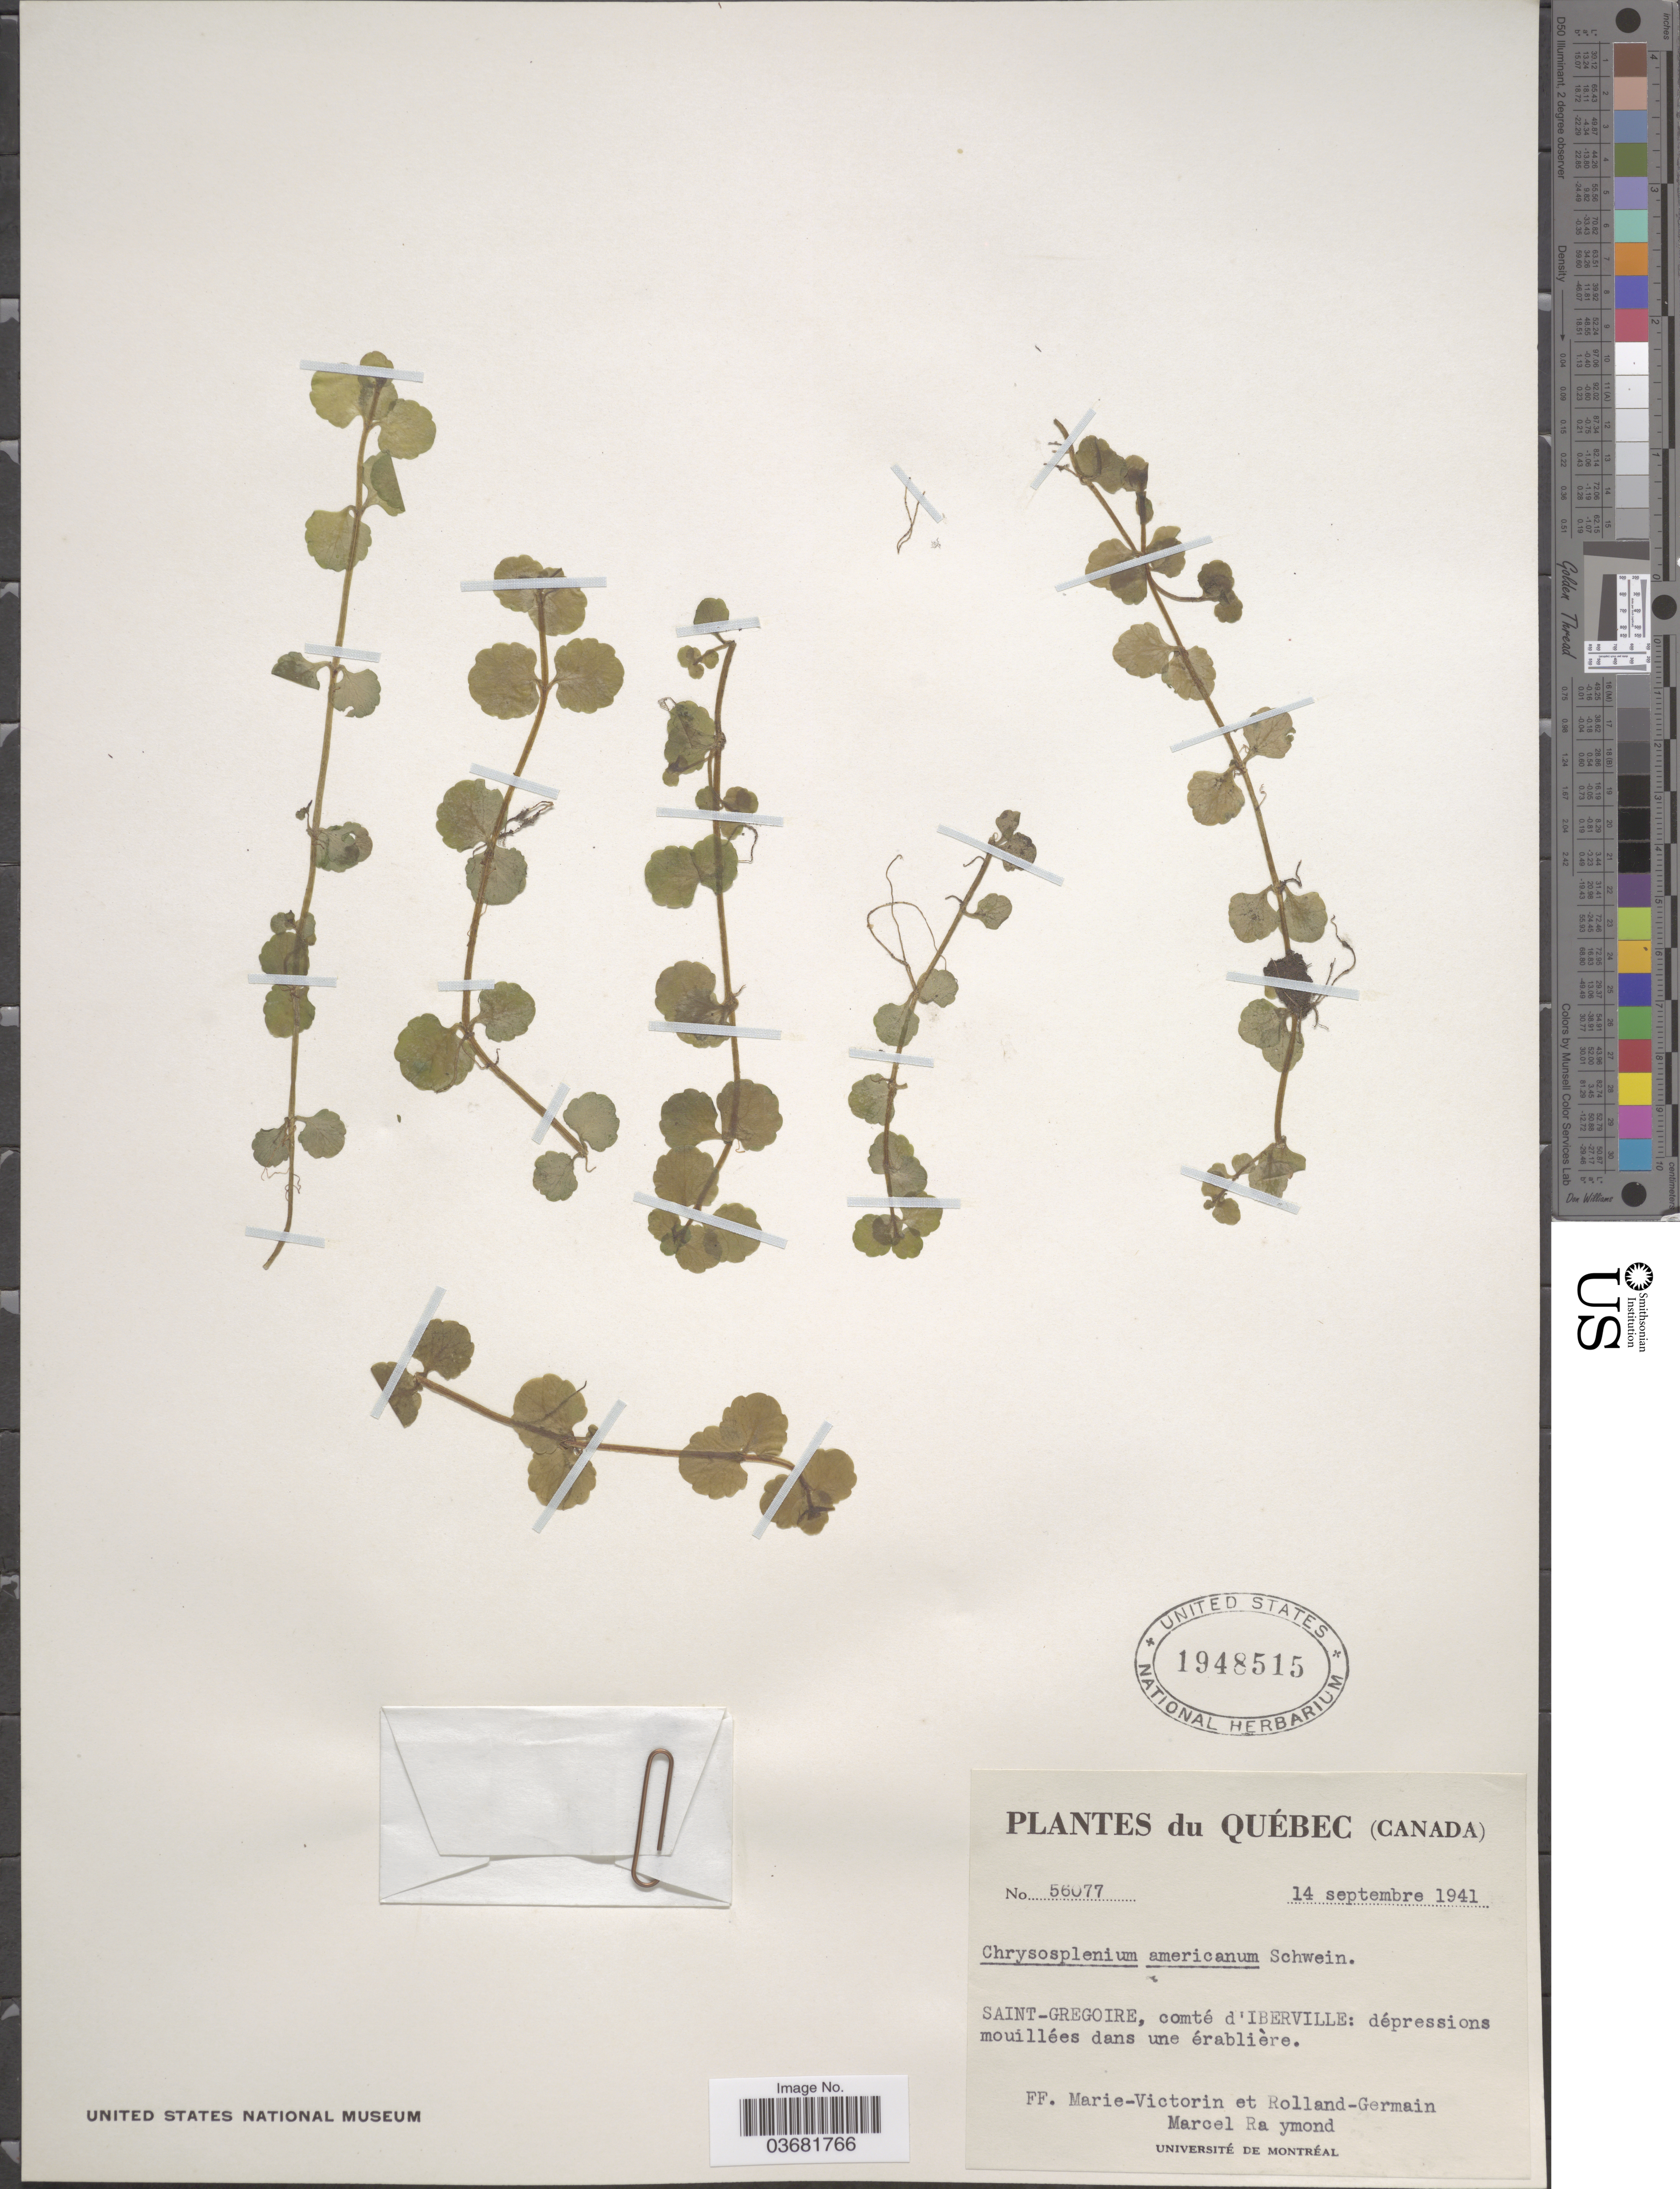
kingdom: Plantae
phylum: Tracheophyta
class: Magnoliopsida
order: Saxifragales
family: Saxifragaceae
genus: Chrysosplenium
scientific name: Chrysosplenium americanum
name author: Schwein.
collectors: F. Marie-Victorin, Rolland-Germain & M. Raymond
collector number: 56077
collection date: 1941-09-14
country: Canada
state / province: Quebec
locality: Saint-Gregoire, comté d'Iberville: dépressions mouillées dans une érablière.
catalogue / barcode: US 1948515